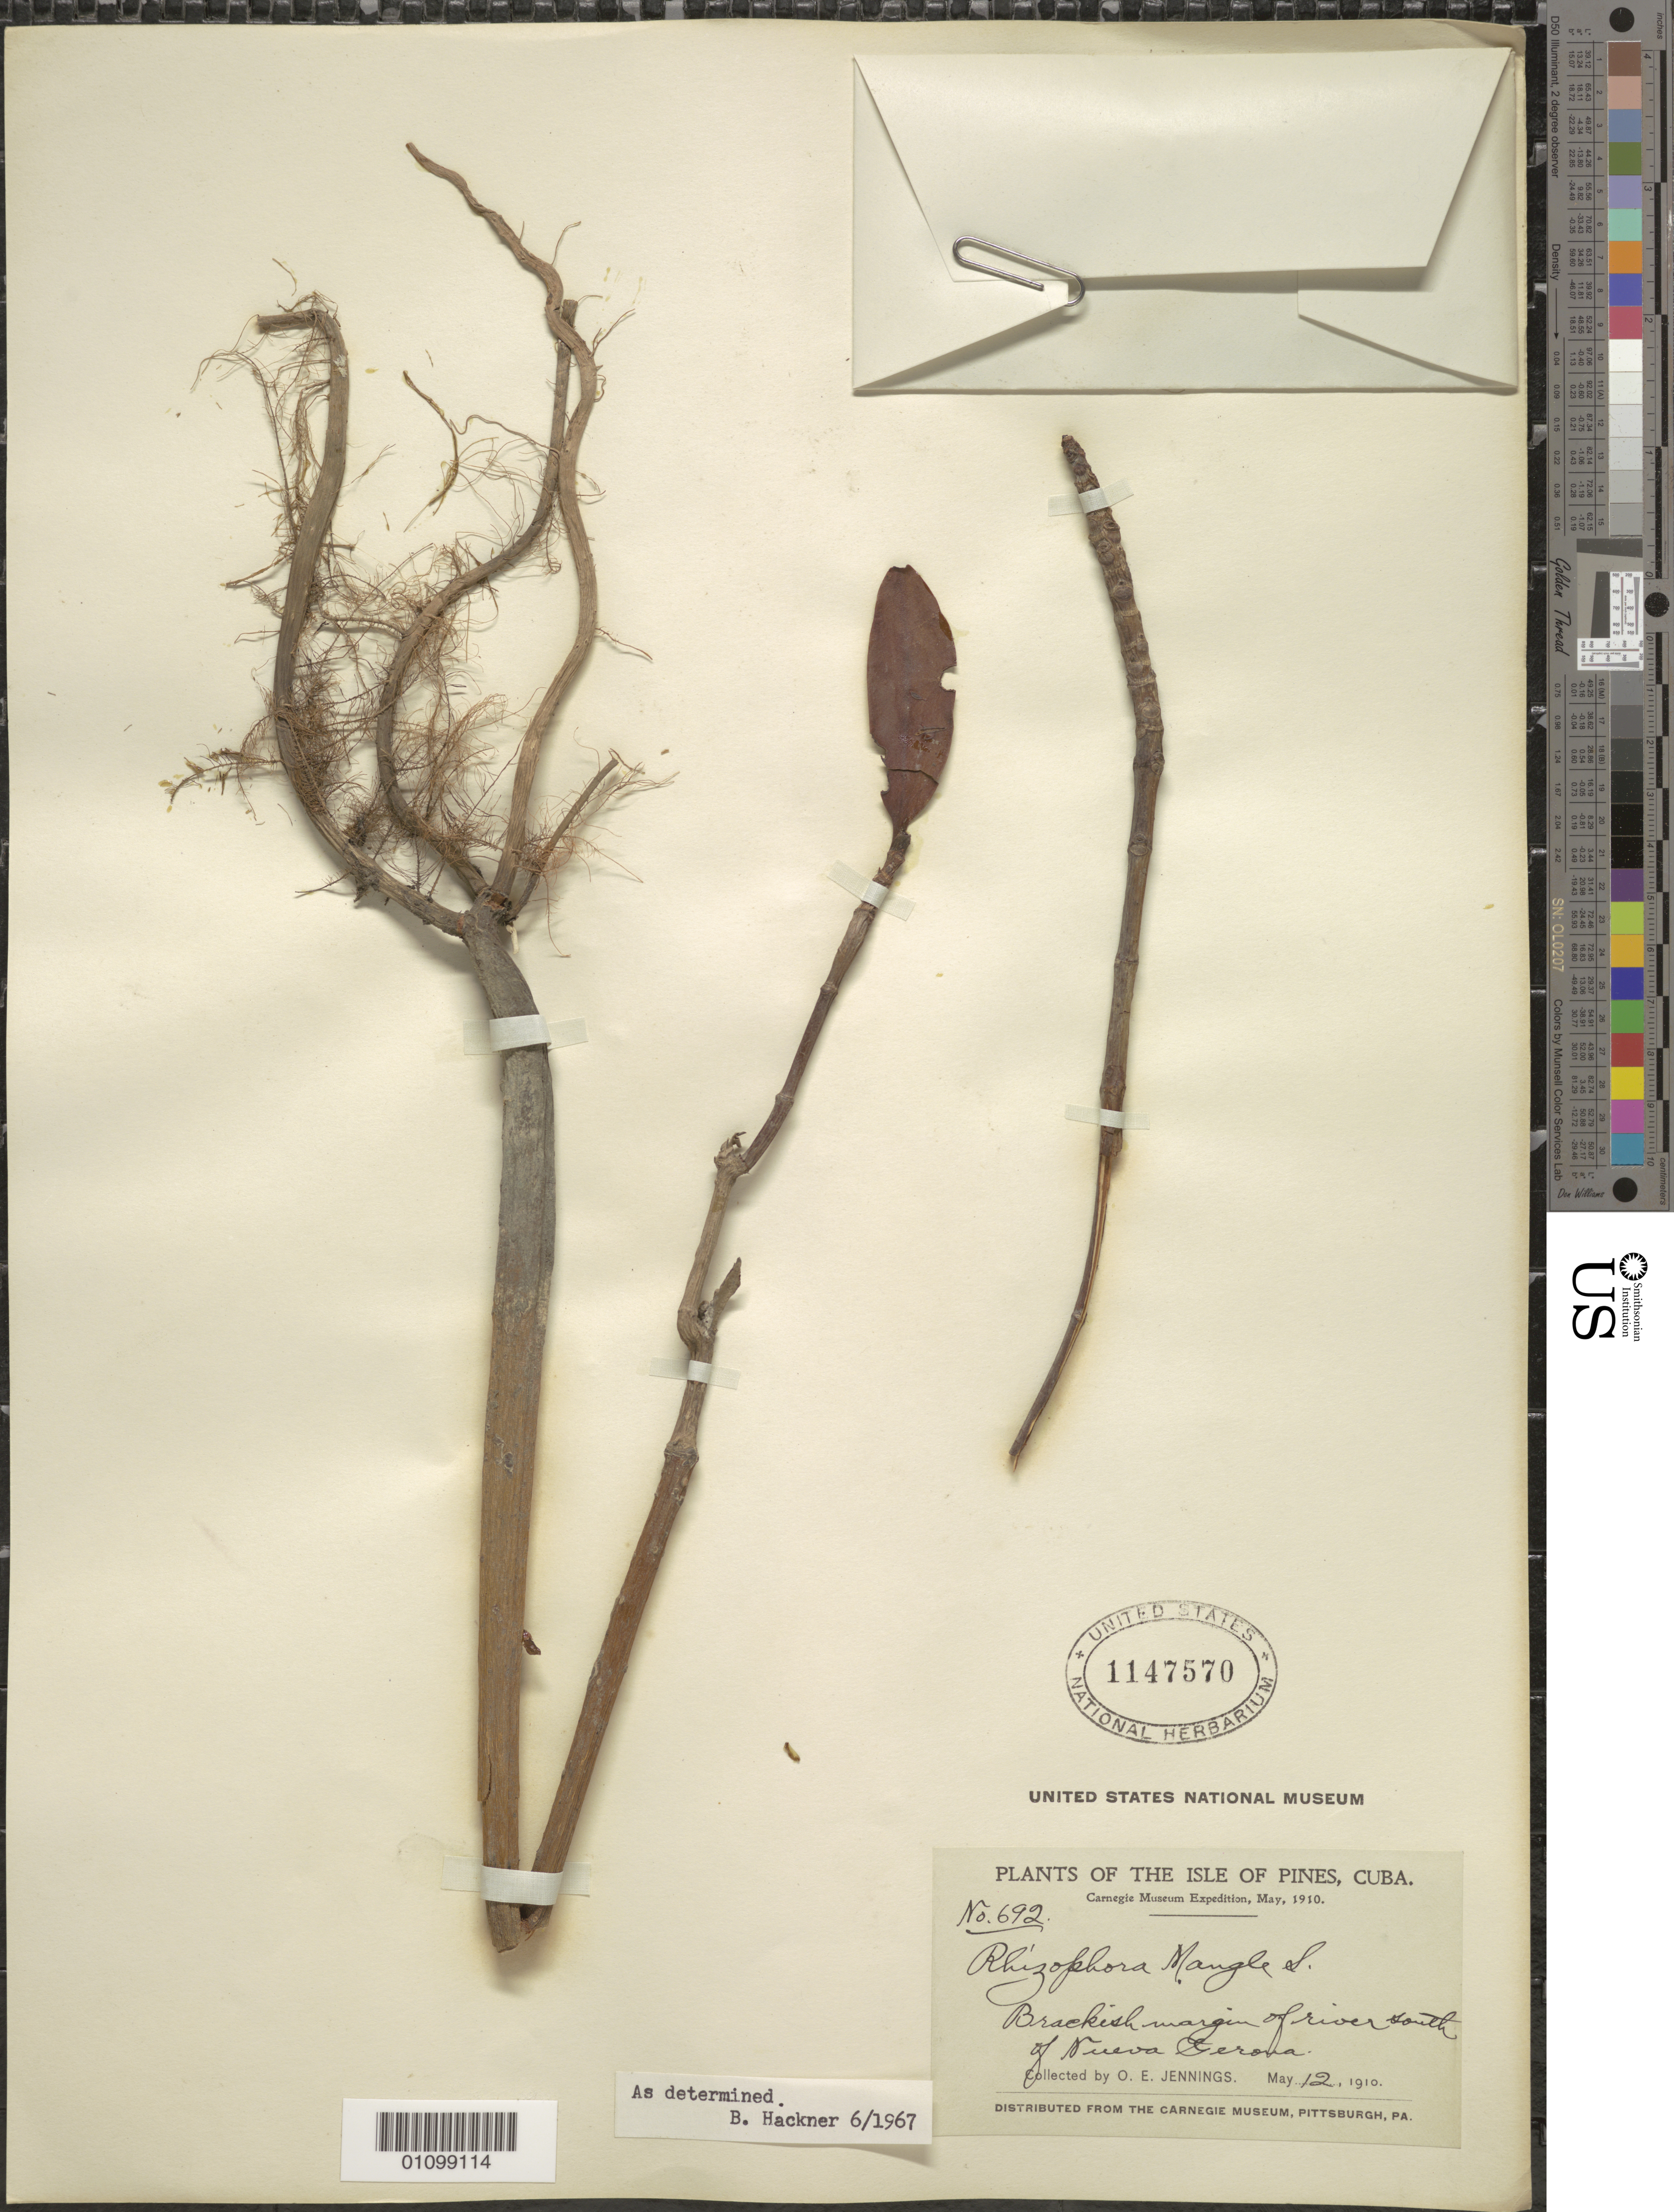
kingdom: Plantae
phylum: Tracheophyta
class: Magnoliopsida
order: Malpighiales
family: Rhizophoraceae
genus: Rhizophora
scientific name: Rhizophora mangle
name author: L.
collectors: O. E. Jennings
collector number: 692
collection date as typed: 12 May 1910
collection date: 1910-05-12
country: Cuba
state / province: Isla de La Juventud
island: Isla de la Juventud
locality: Brackish margin of river S of Nueva Gerova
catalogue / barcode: US 1147570